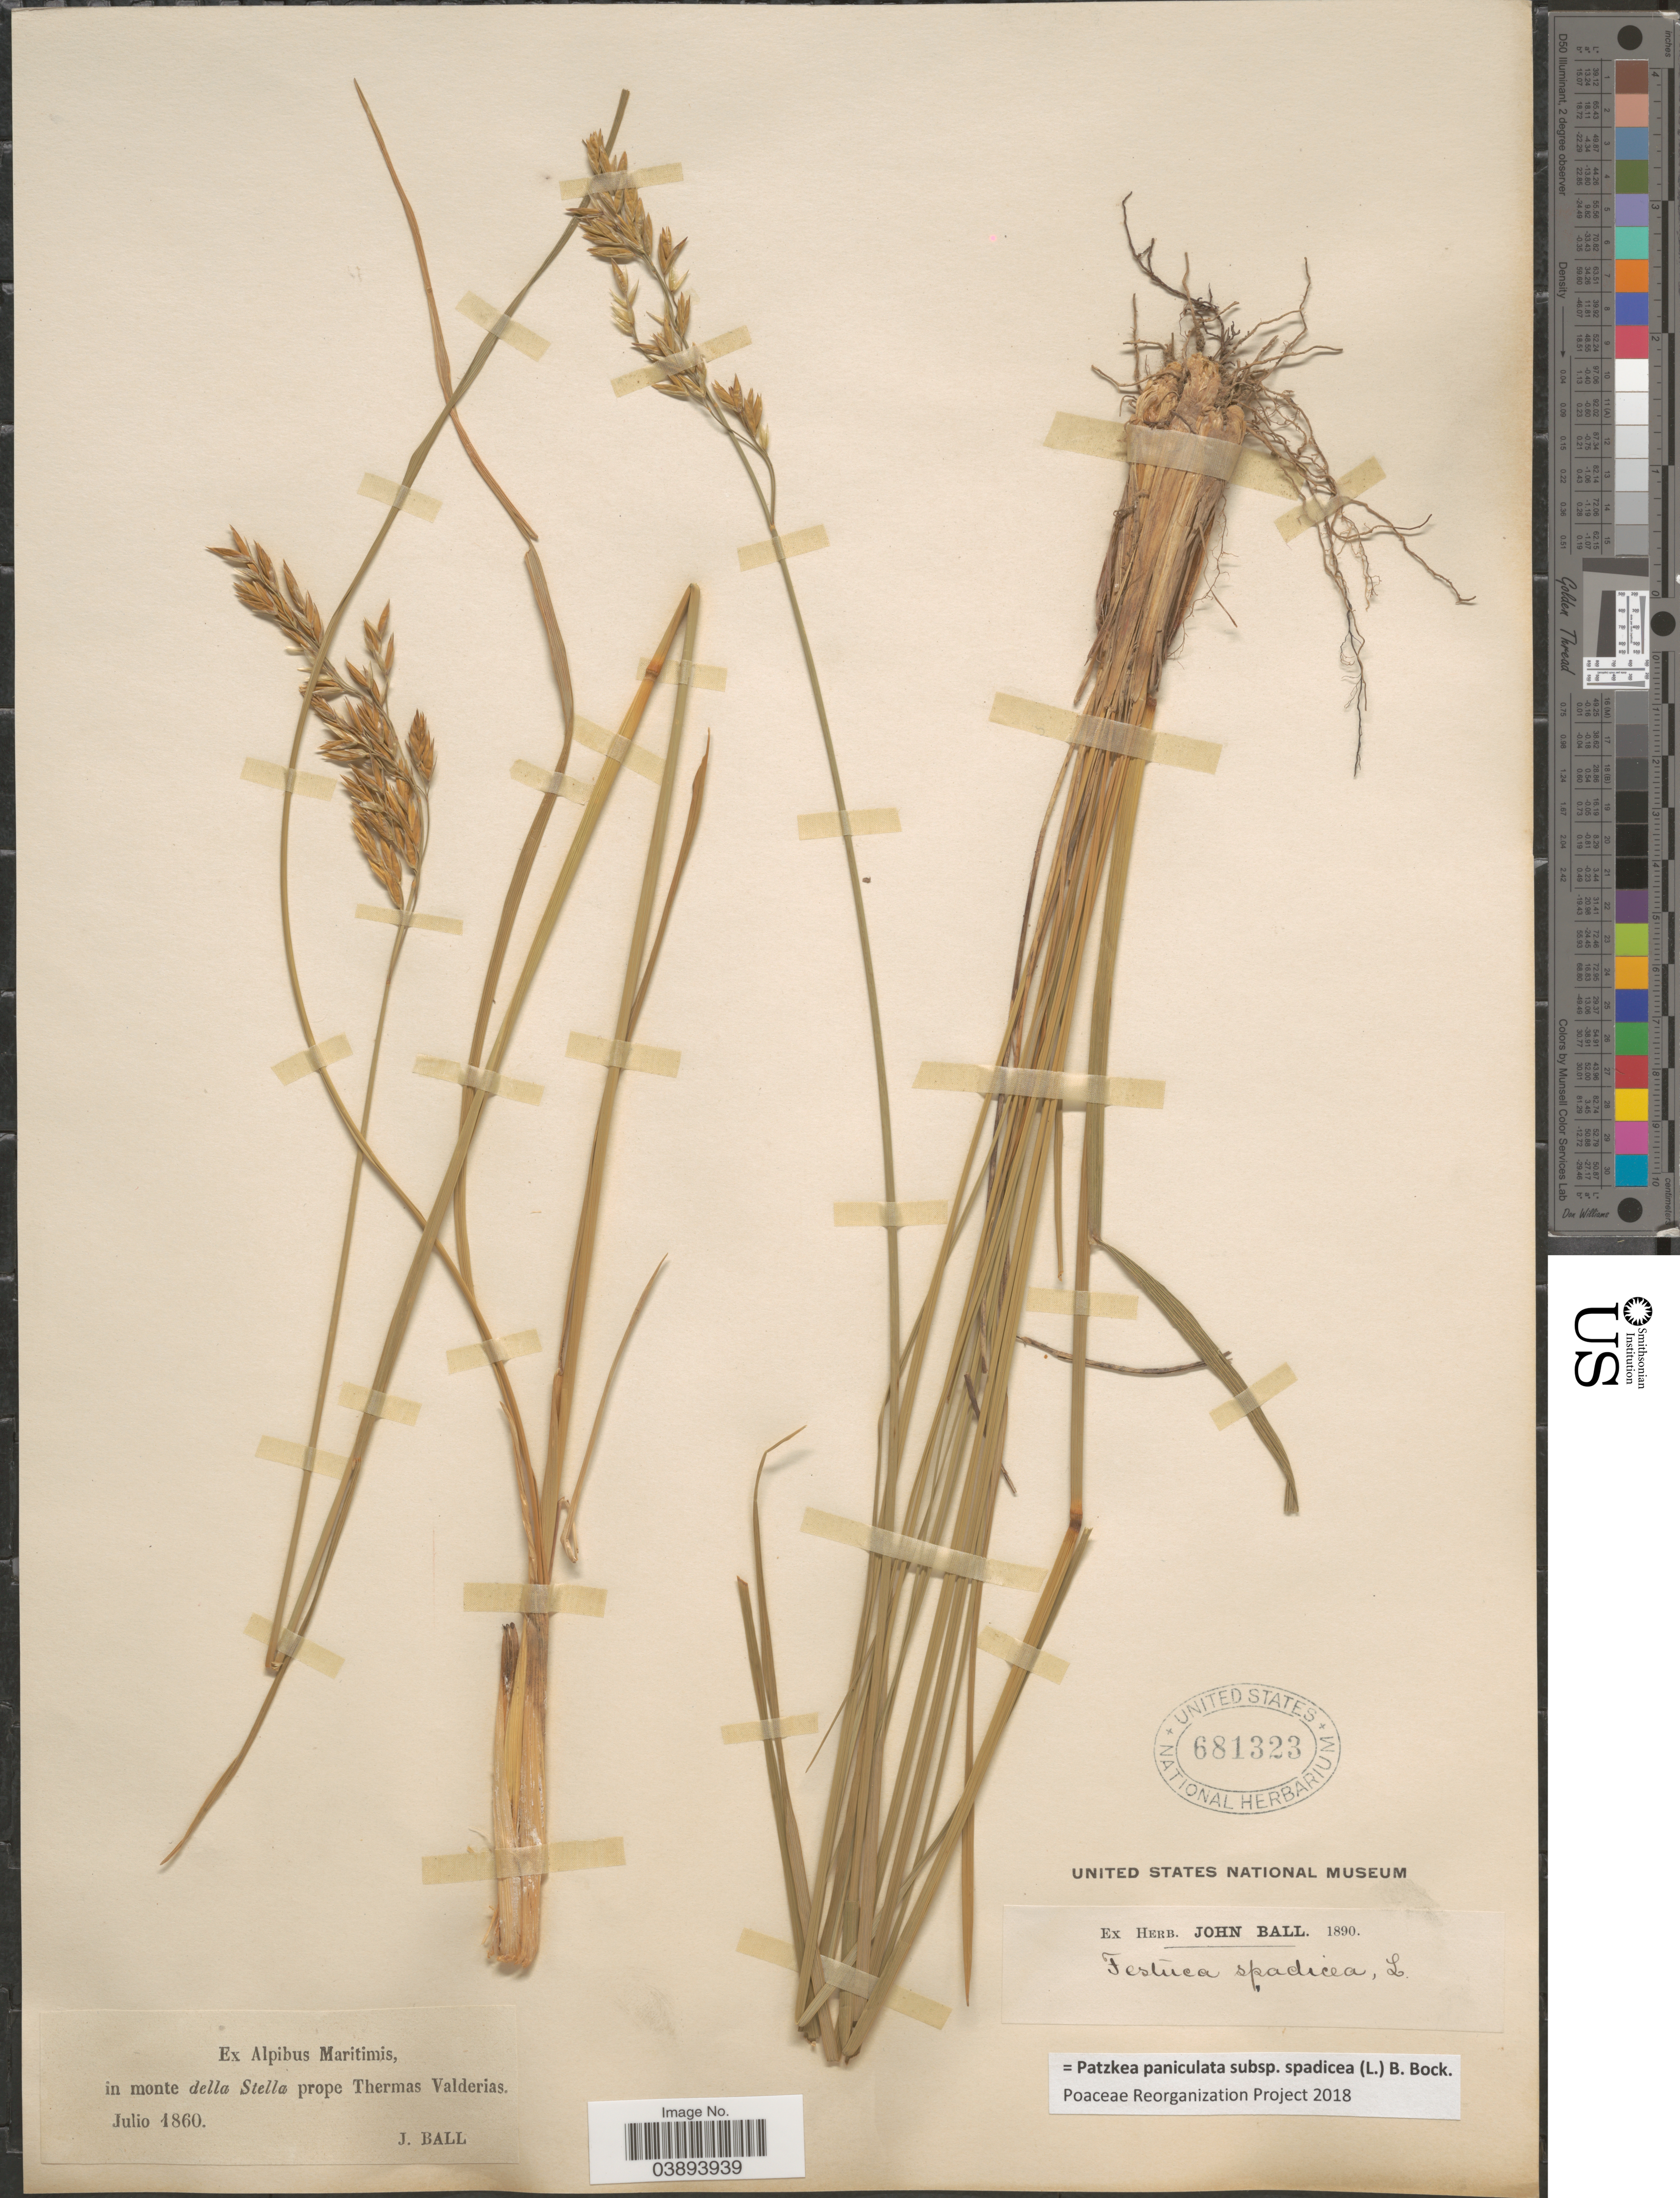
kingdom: Plantae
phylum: Tracheophyta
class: Liliopsida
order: Poales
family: Poaceae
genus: Patzkea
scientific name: Patzkea paniculata subsp. spadicea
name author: (L.) G. H. Loos & B. Bock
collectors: J. Ball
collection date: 1860-07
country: Spain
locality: Ex Alpibus Maritimis, in monte della Stella prope Thermas Valderias.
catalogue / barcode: US 681323